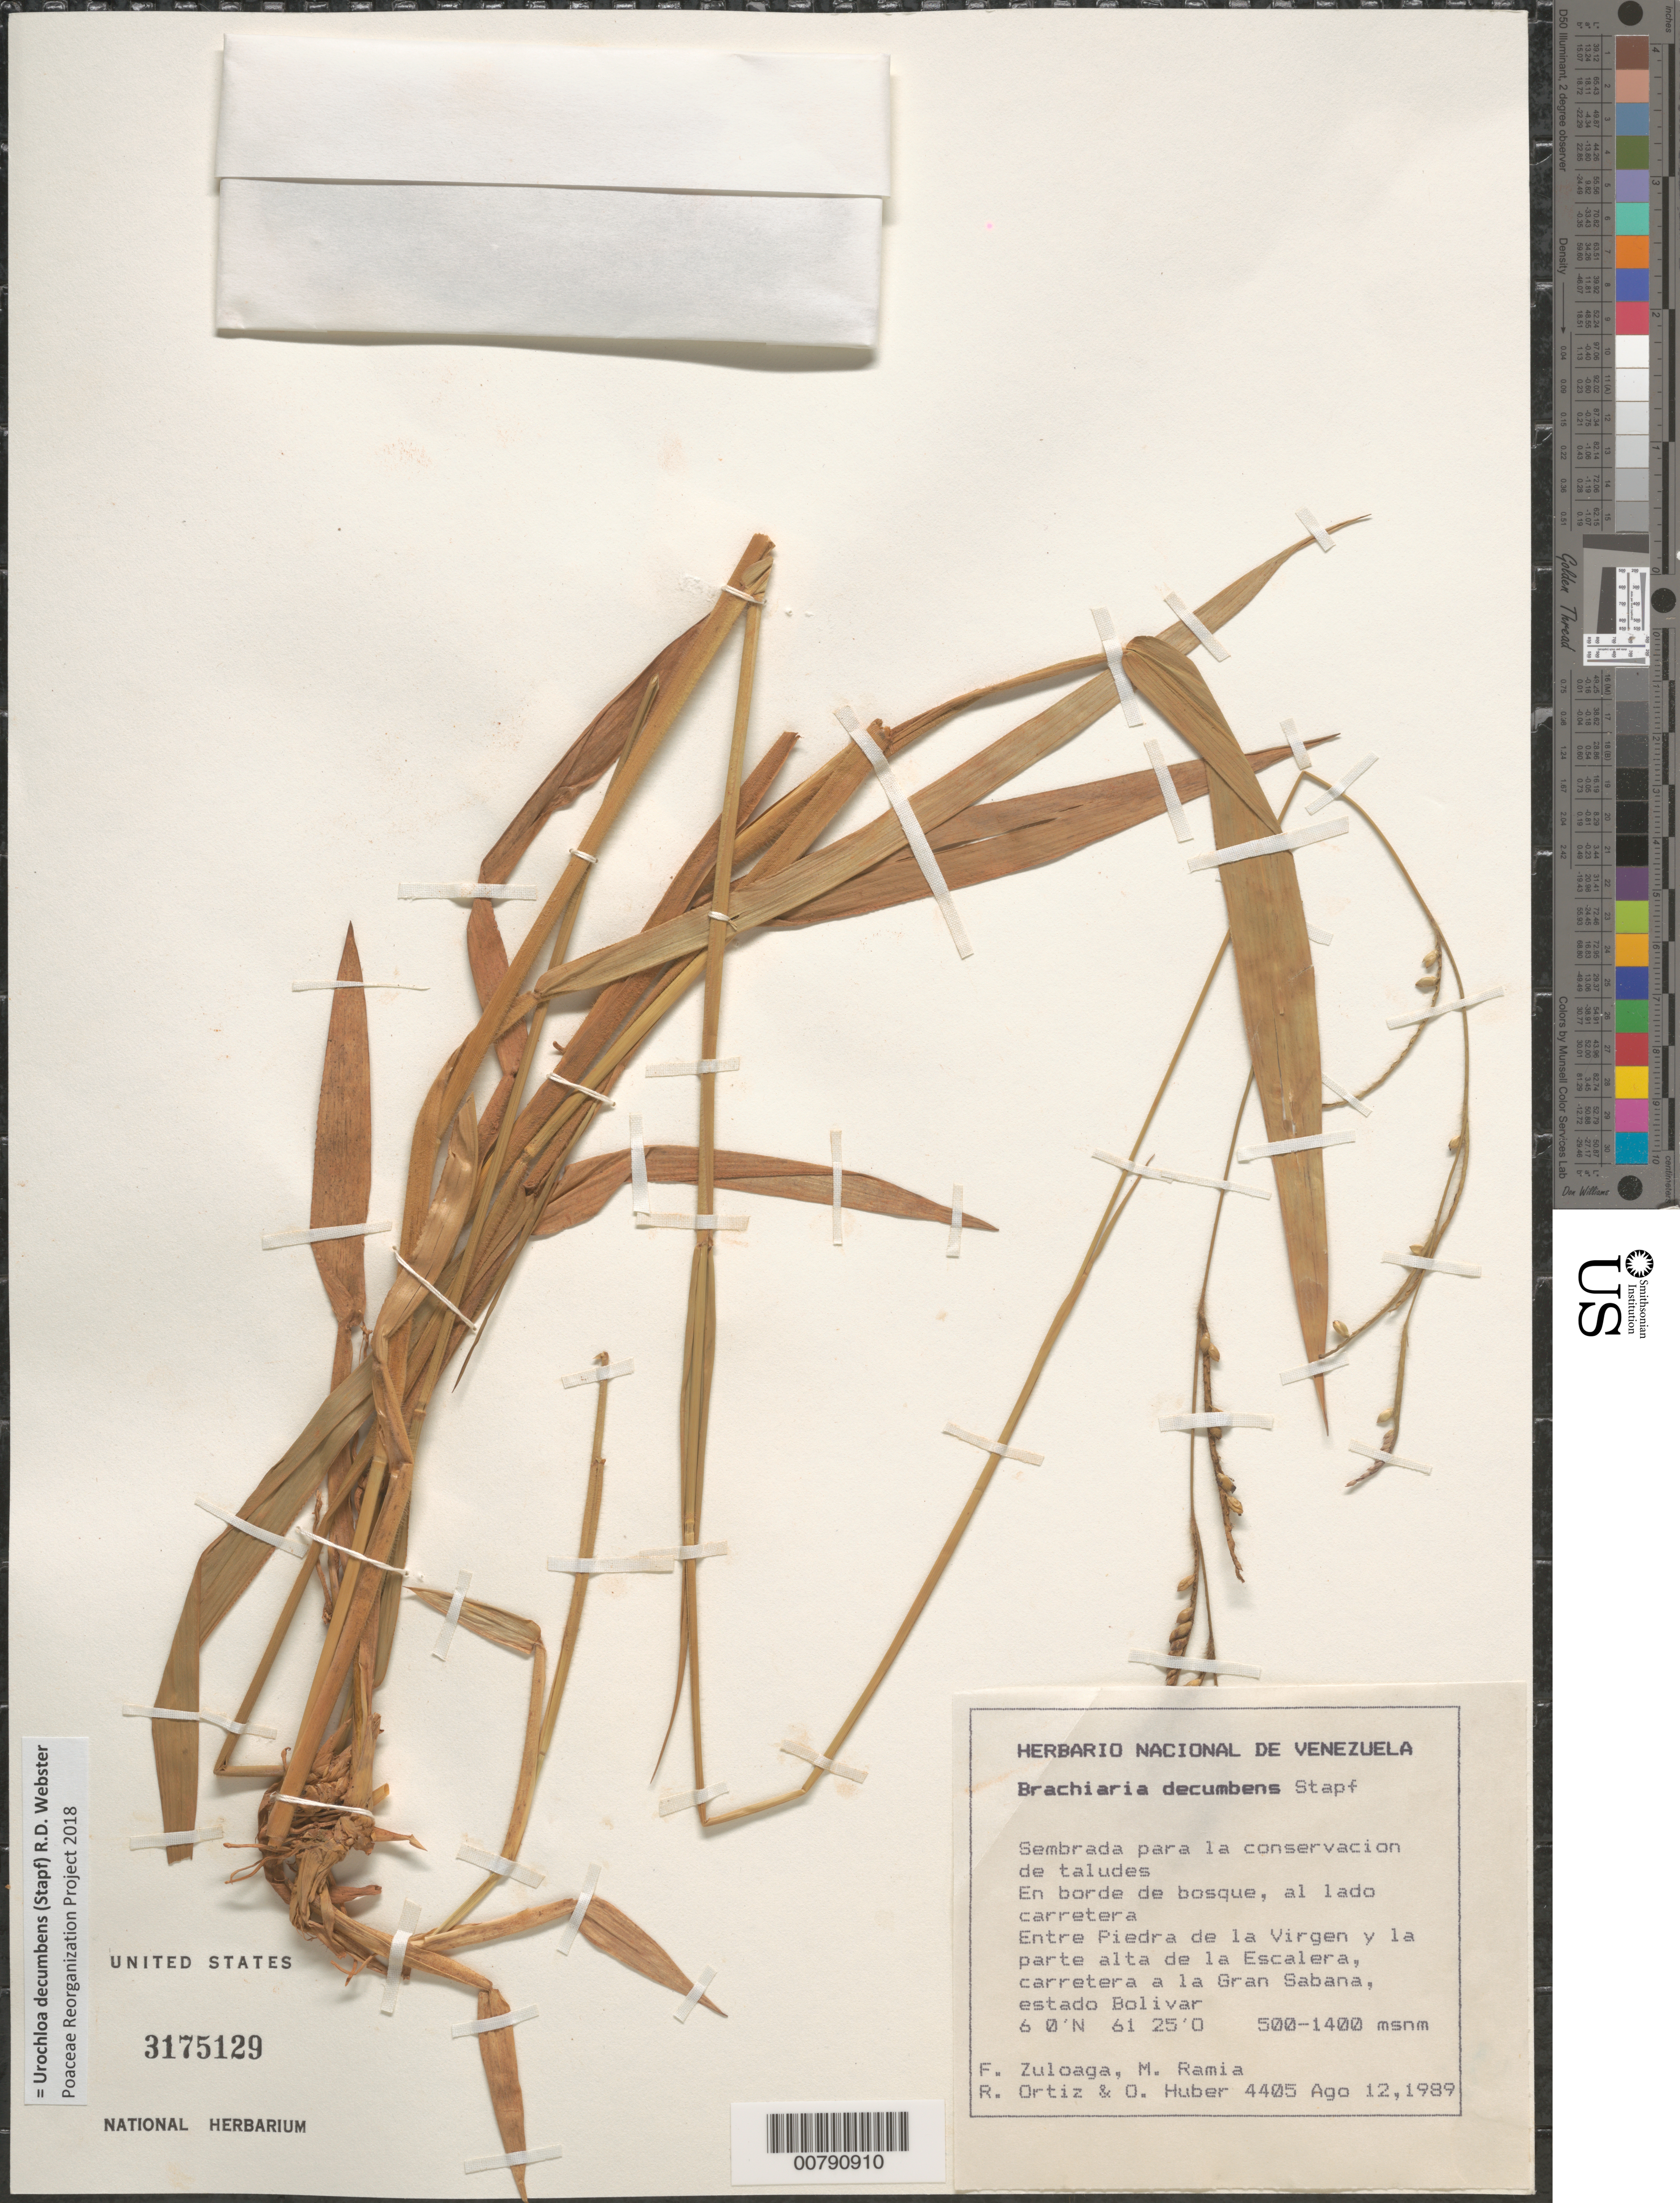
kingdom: Plantae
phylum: Tracheophyta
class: Liliopsida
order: Poales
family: Poaceae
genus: Brachiaria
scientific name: Brachiaria decumbens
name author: Stapf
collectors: F. O. Zuloaga, M. Ramia, R. Ortíz & O. Huber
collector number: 4405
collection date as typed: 12-Aug-89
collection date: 1989-08-12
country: Venezuela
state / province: Bolívar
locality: Gran Sabana, entre Piedra de la Virgen y la parte alta de la Escalera, carretera a la Gran Sabana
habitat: Edge of forest, roadside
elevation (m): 500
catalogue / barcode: US 3175129